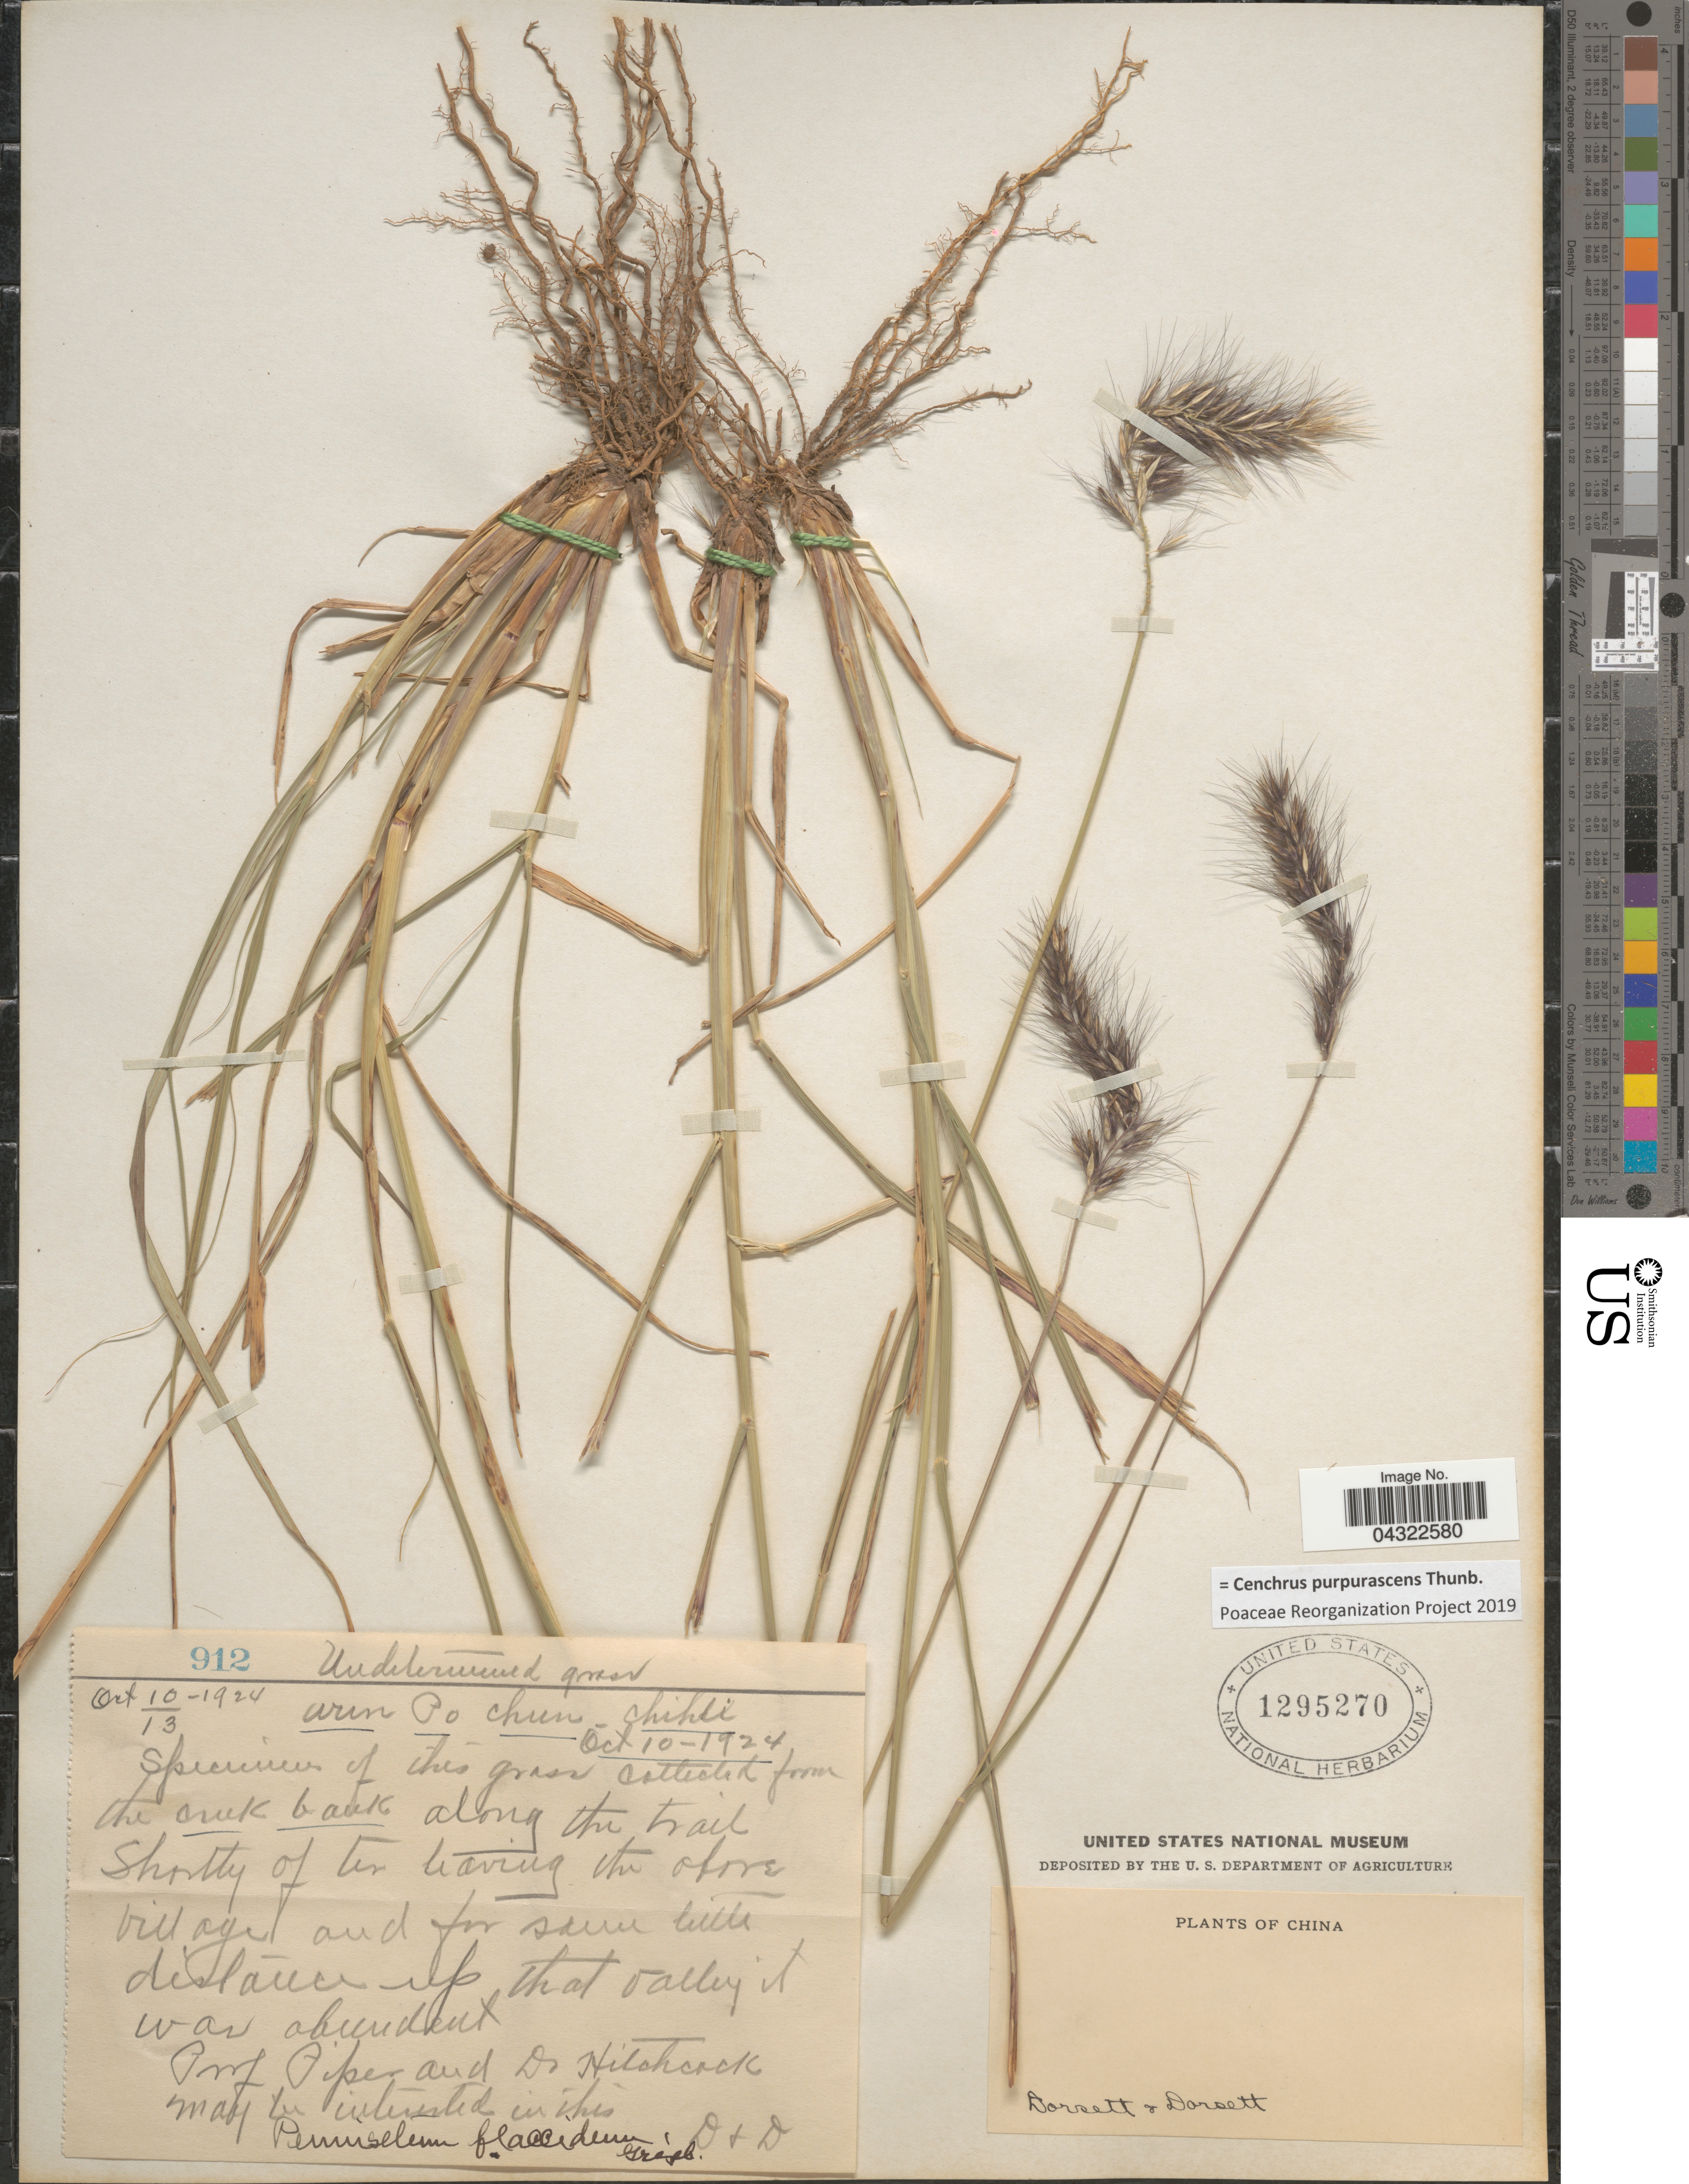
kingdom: Plantae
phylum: Tracheophyta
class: Liliopsida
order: Poales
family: Poaceae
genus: Cenchrus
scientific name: Cenchrus purpurascens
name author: Thunb.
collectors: -- Dorsett & -- Dorsett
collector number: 912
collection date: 1924-10-10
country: China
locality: Urin [interpreted] Po chun - Chichli.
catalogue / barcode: US 1295270